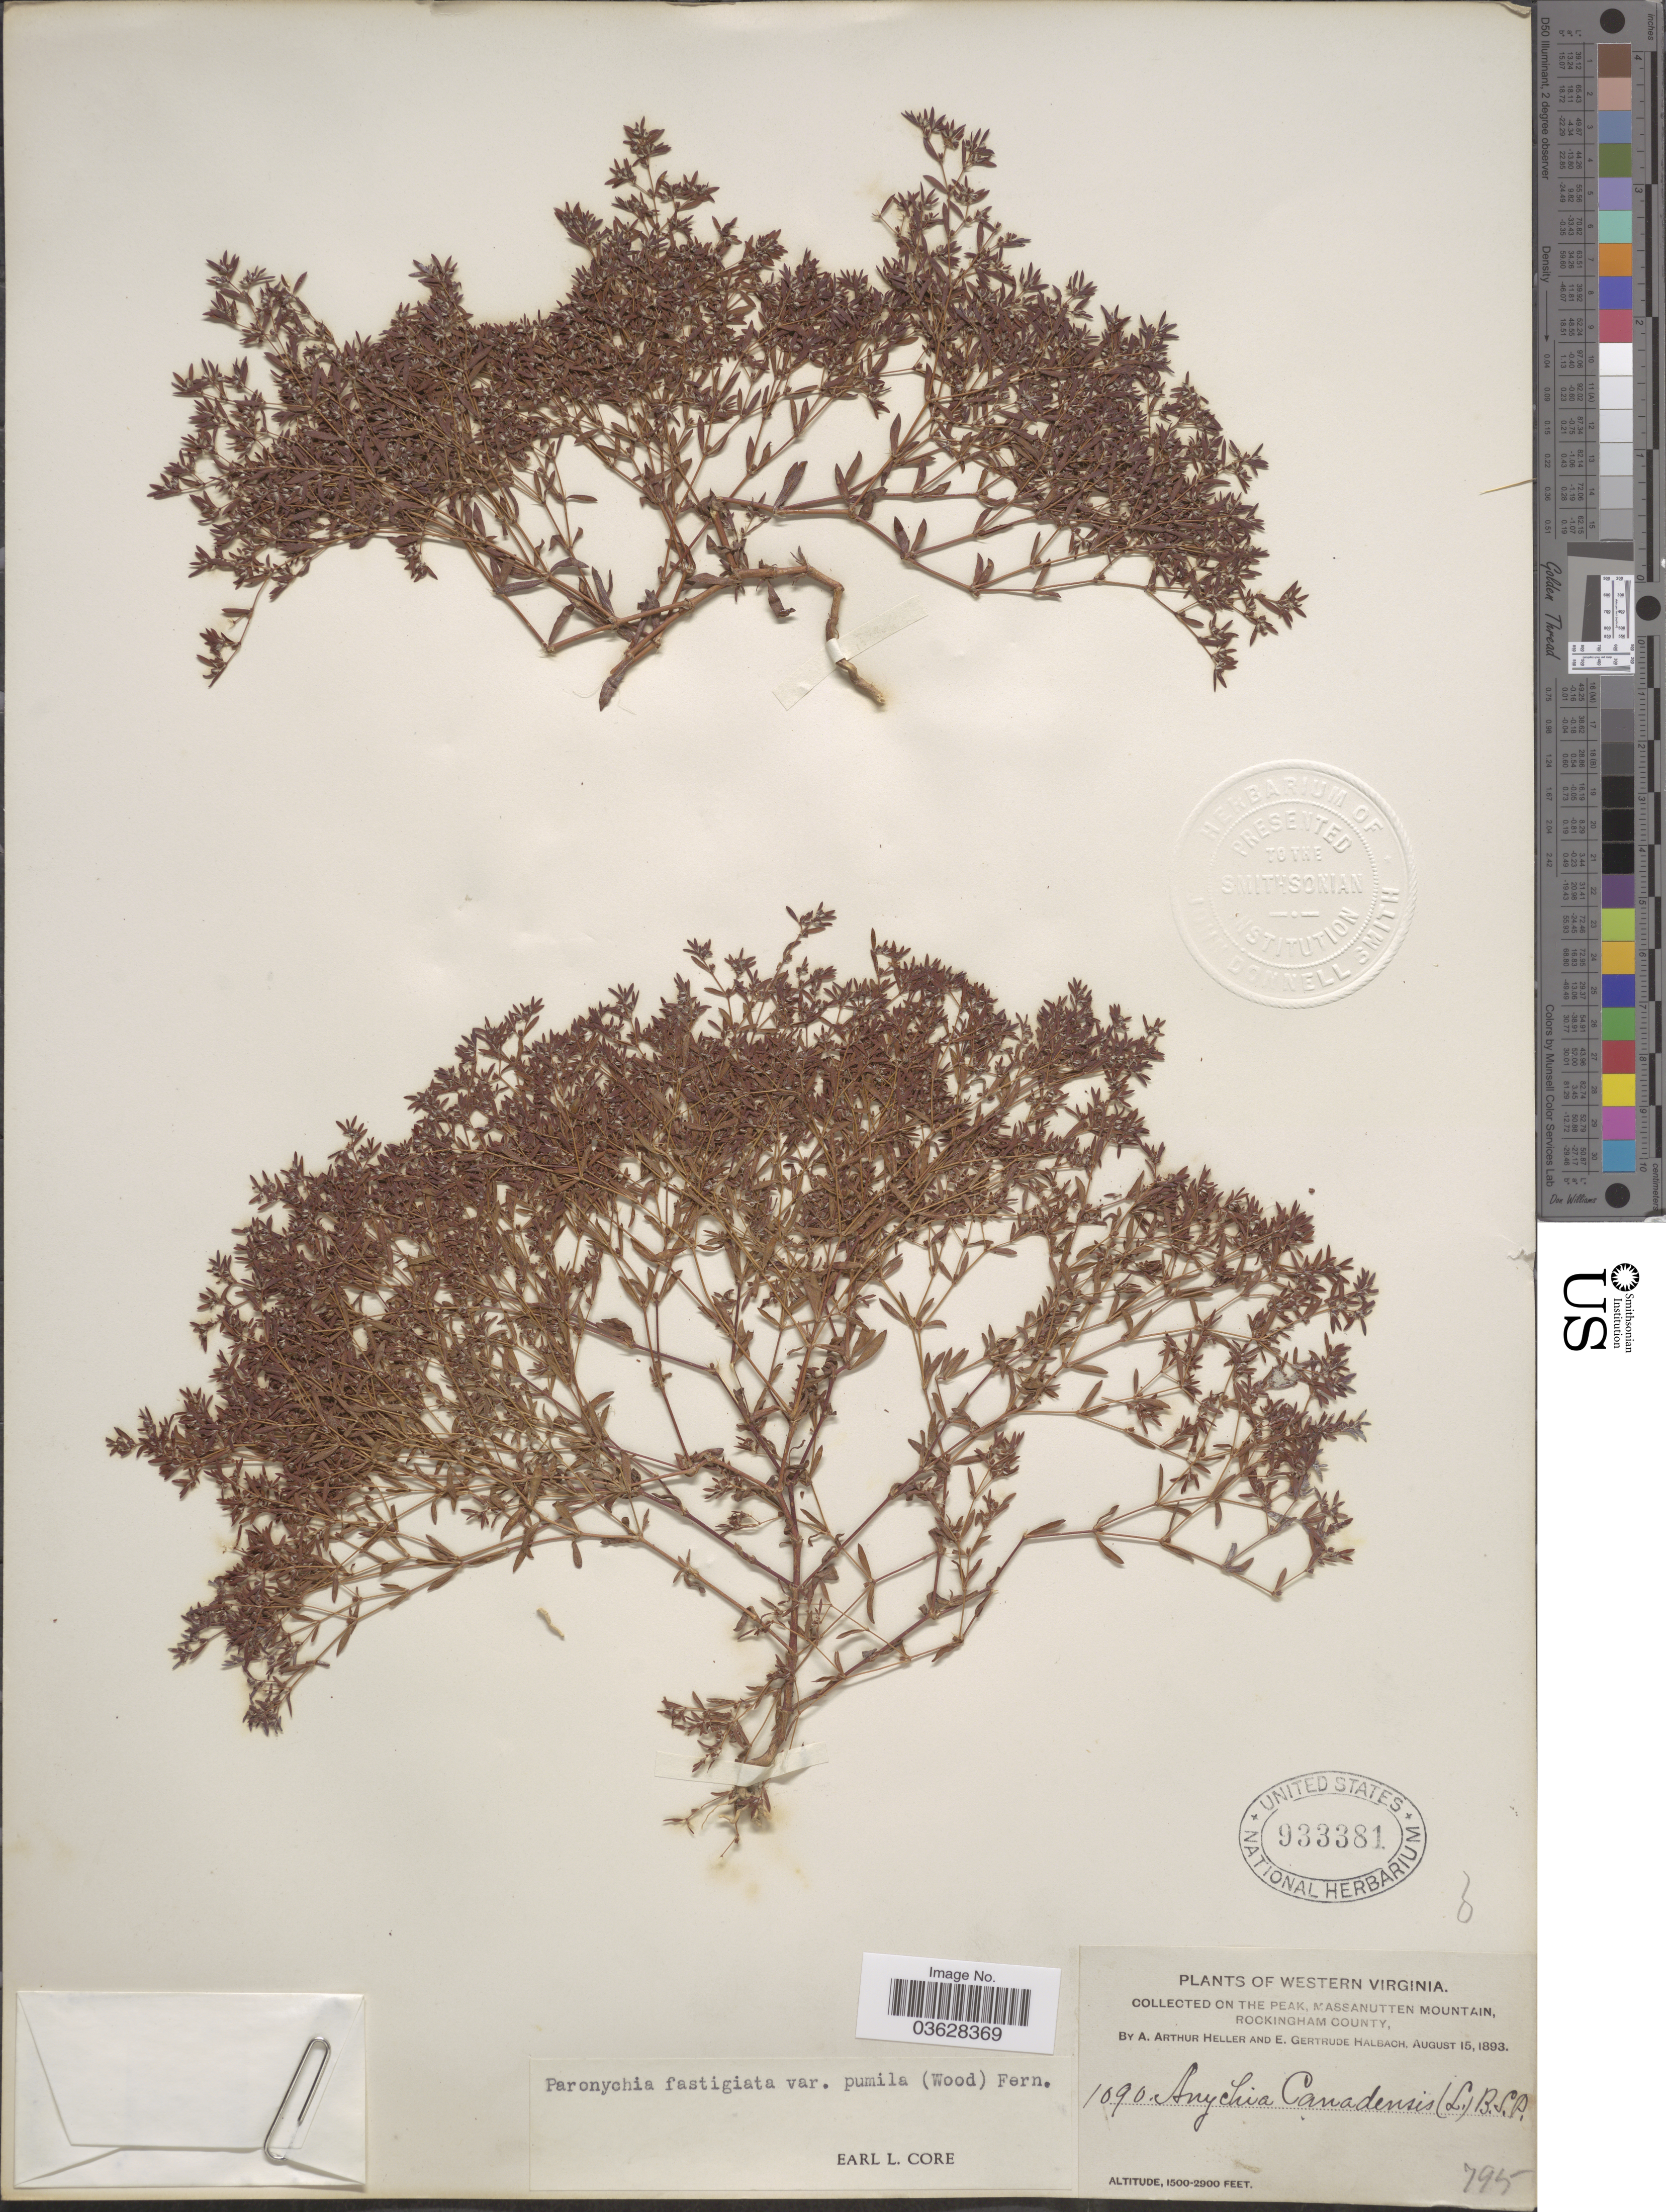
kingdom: Plantae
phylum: Tracheophyta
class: Magnoliopsida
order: Caryophyllales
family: Caryophyllaceae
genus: Paronychia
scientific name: Paronychia fastigiata var. pumila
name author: (Alph. Wood) Fernald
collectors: A. A. Heller & E. G. Halbach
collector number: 1090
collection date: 1893-08-15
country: United States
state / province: Virginia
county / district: Rockingham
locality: On the Peak, Massanutten Mountain, Rockingham County.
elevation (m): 457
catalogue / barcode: US 933381